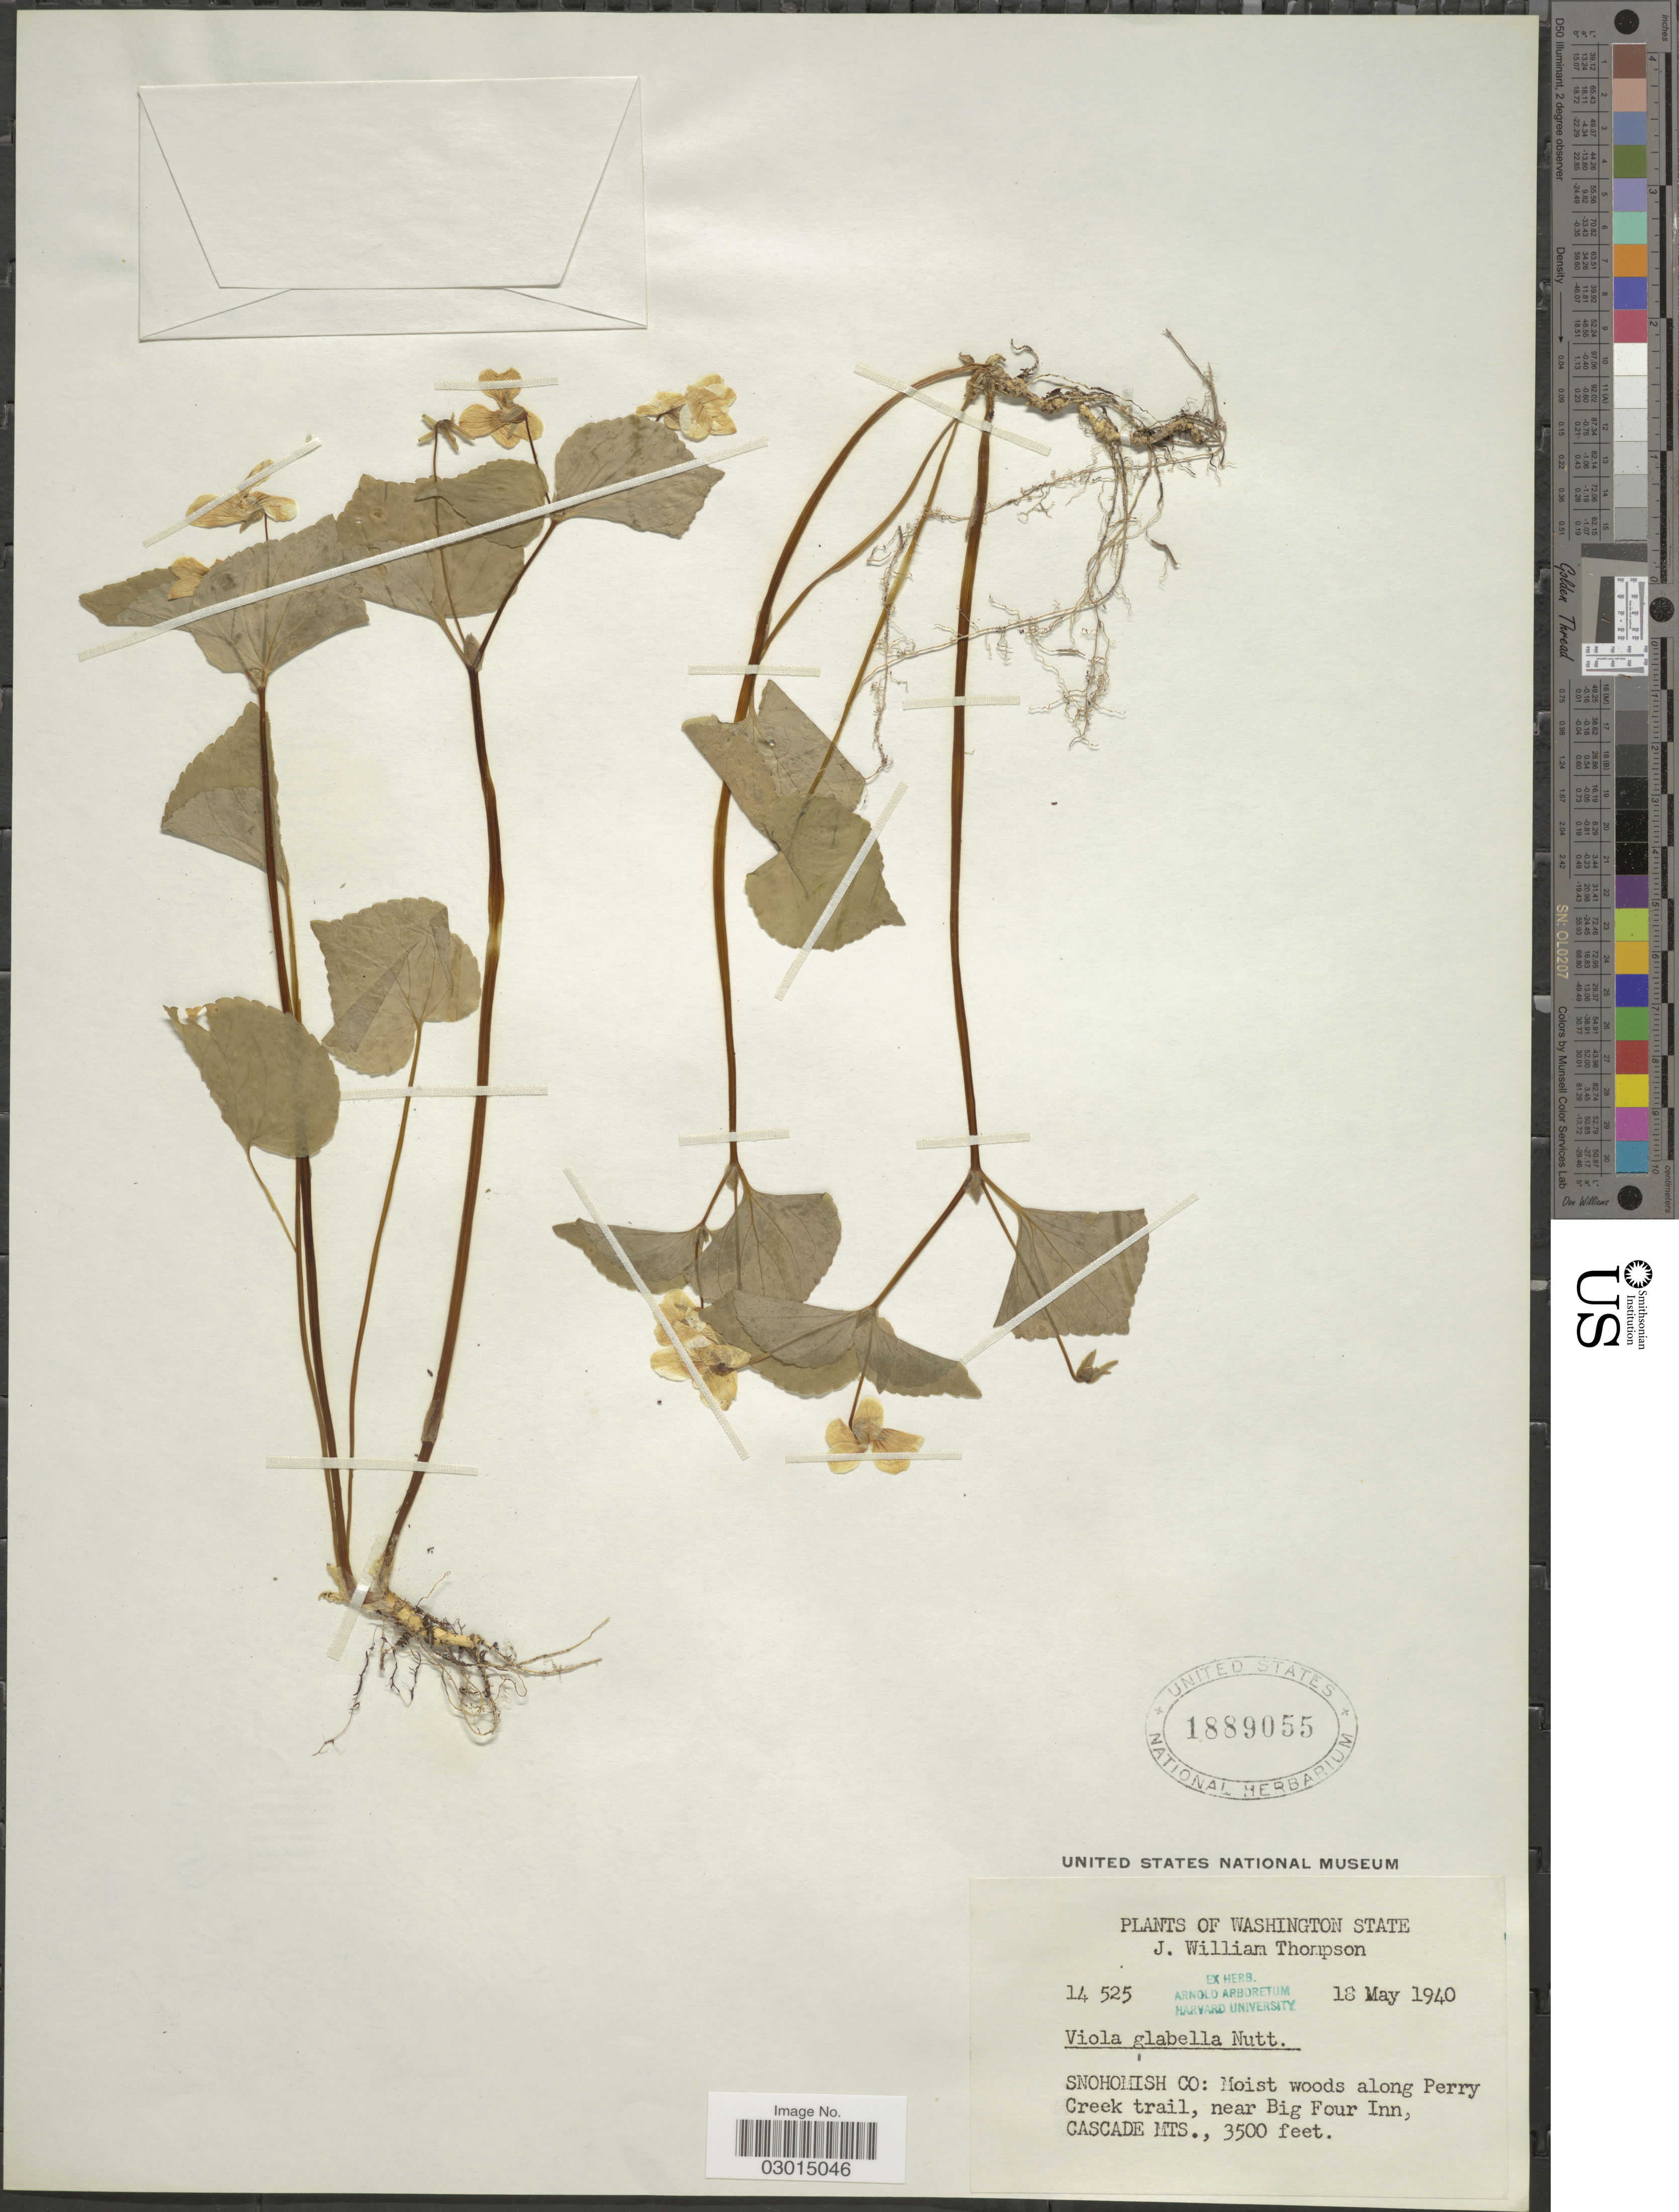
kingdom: Plantae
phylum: Tracheophyta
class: Magnoliopsida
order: Malpighiales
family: Violaceae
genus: Viola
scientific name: Viola glabella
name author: Nutt.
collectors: J. W. Thompson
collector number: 14525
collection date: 1940-05-18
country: United States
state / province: Washington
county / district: Snohomish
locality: Snohomish Co: Moist woods along Perry Creek trail, near Big Four Inn, Cascade Mts.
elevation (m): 1067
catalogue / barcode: US 1889055